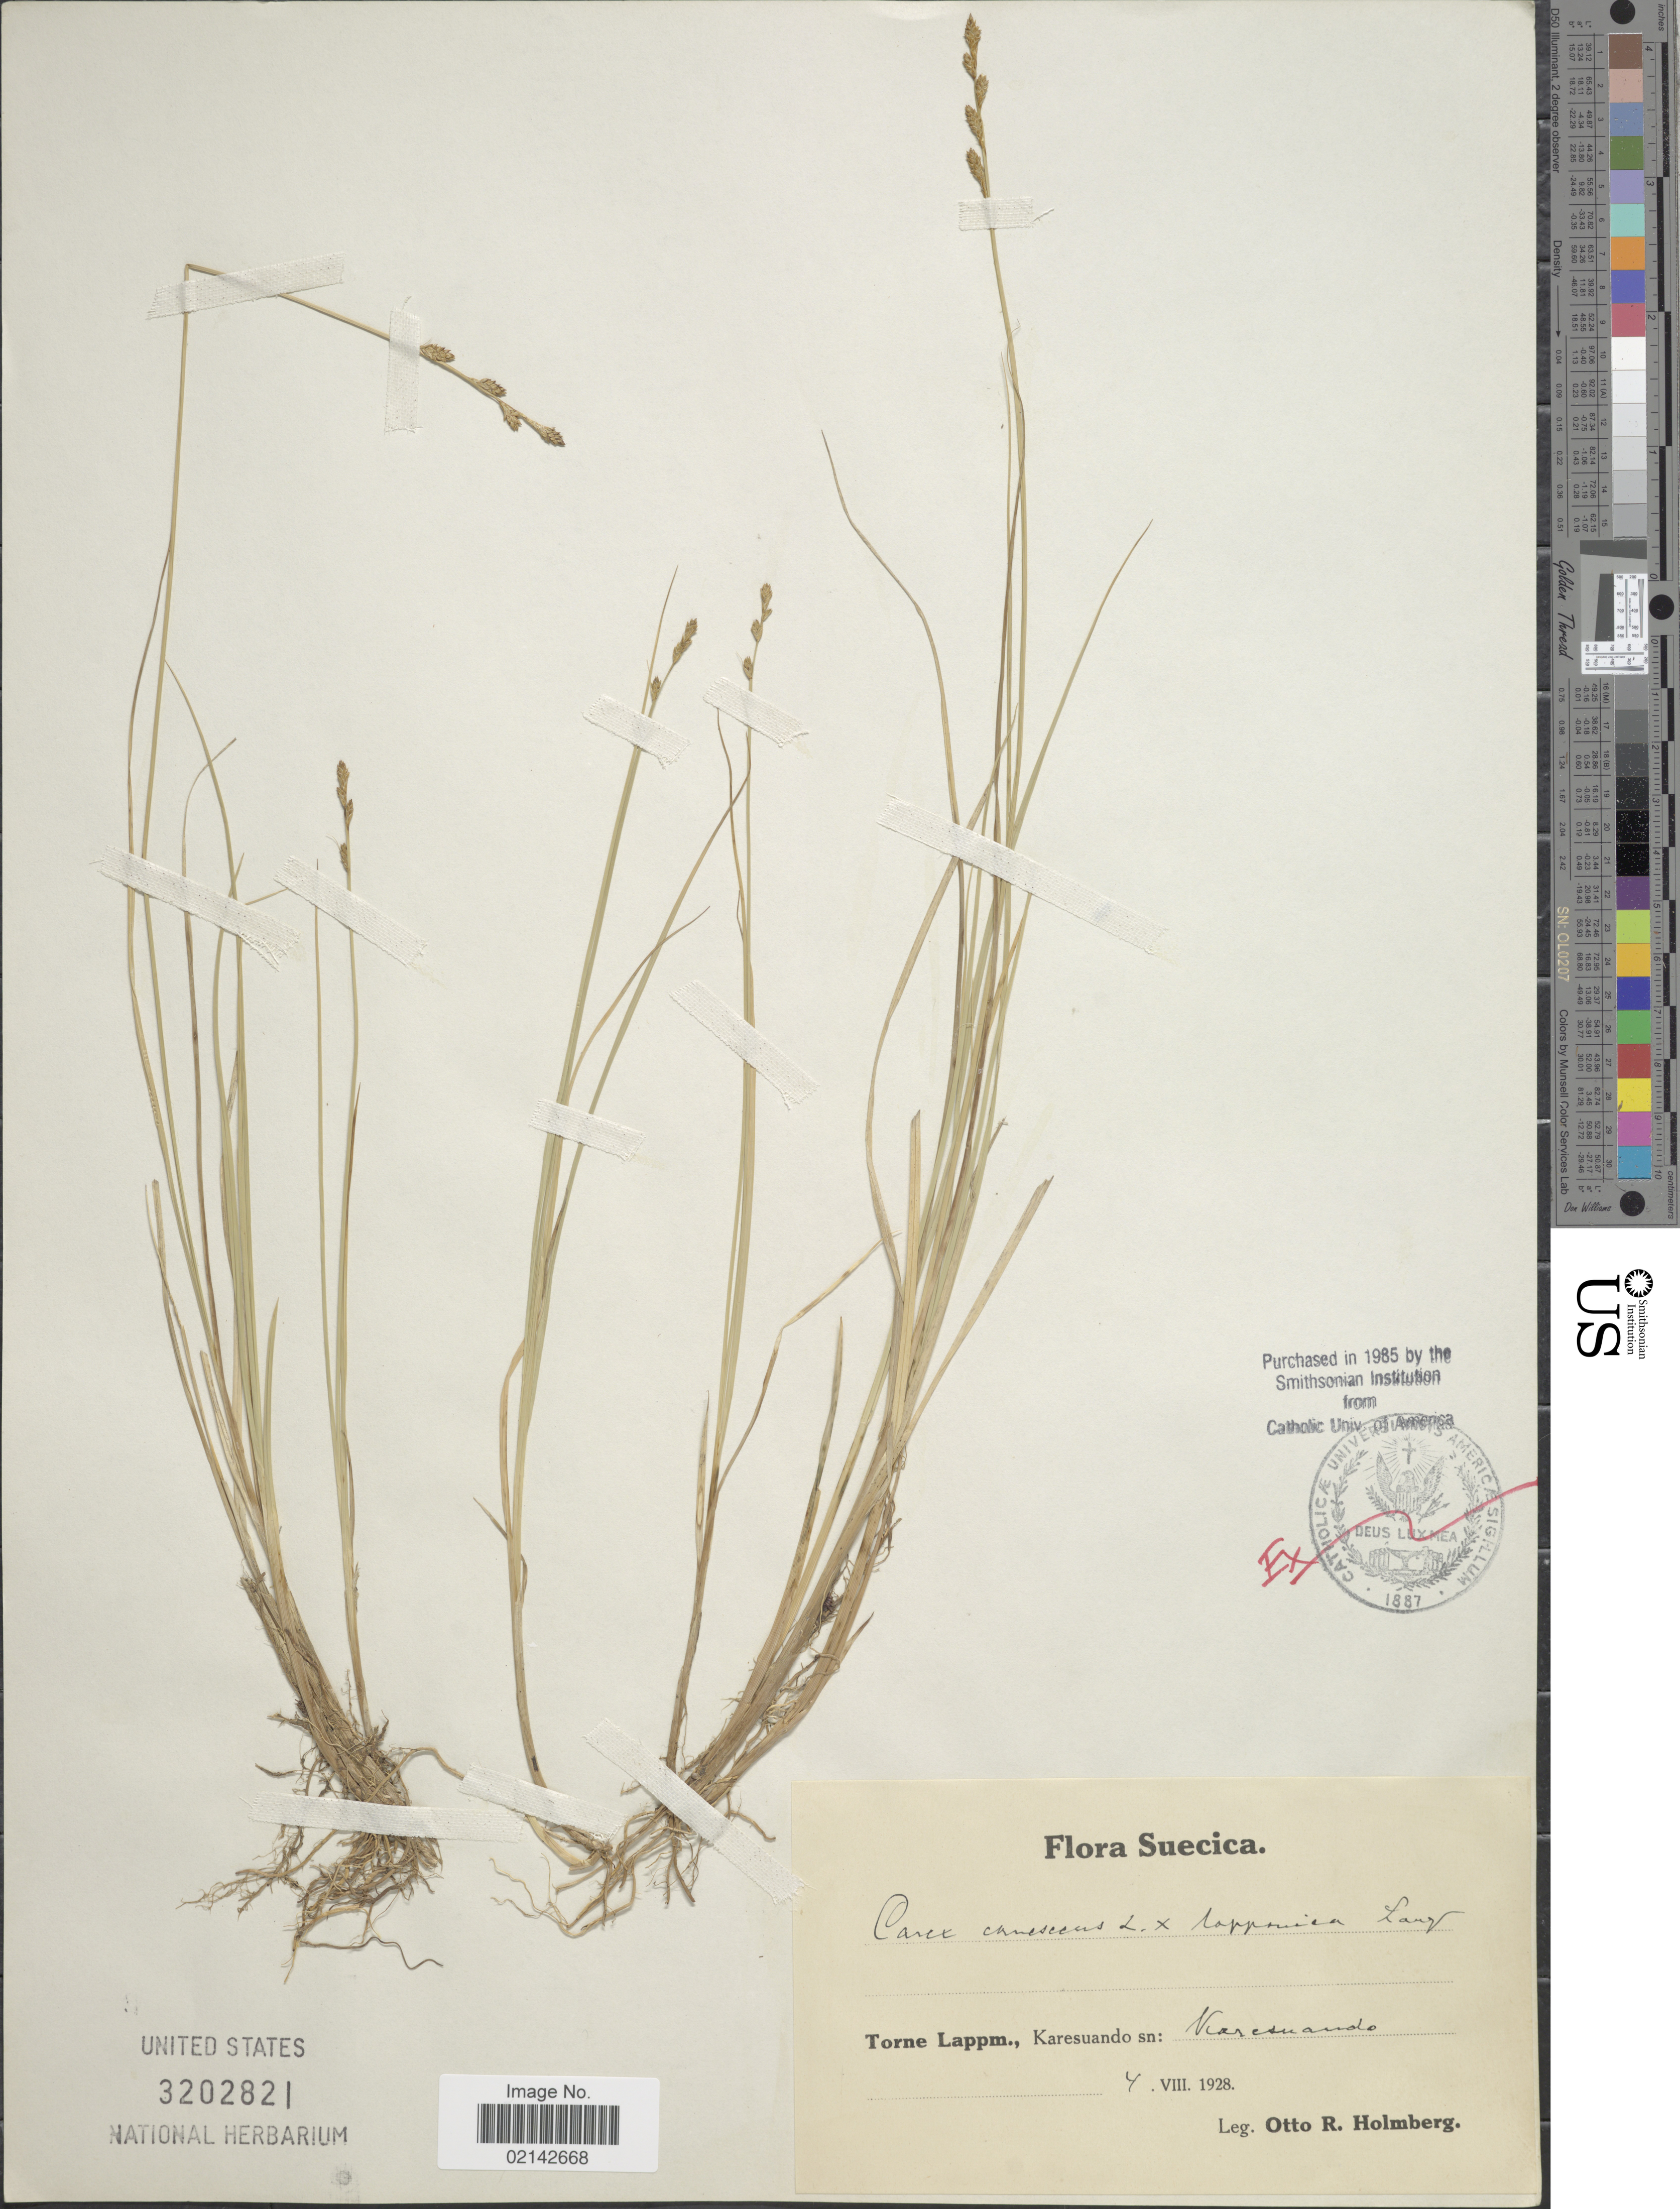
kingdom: Plantae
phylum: Tracheophyta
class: Liliopsida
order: Poales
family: Cyperaceae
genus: Carex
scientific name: Carex canescens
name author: L.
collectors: O. Holmberg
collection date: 1928-08-04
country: Sweden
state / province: Norrbotten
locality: Suecica, Torne Lappm., Karesuando sn: Karesuando.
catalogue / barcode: US 3202821